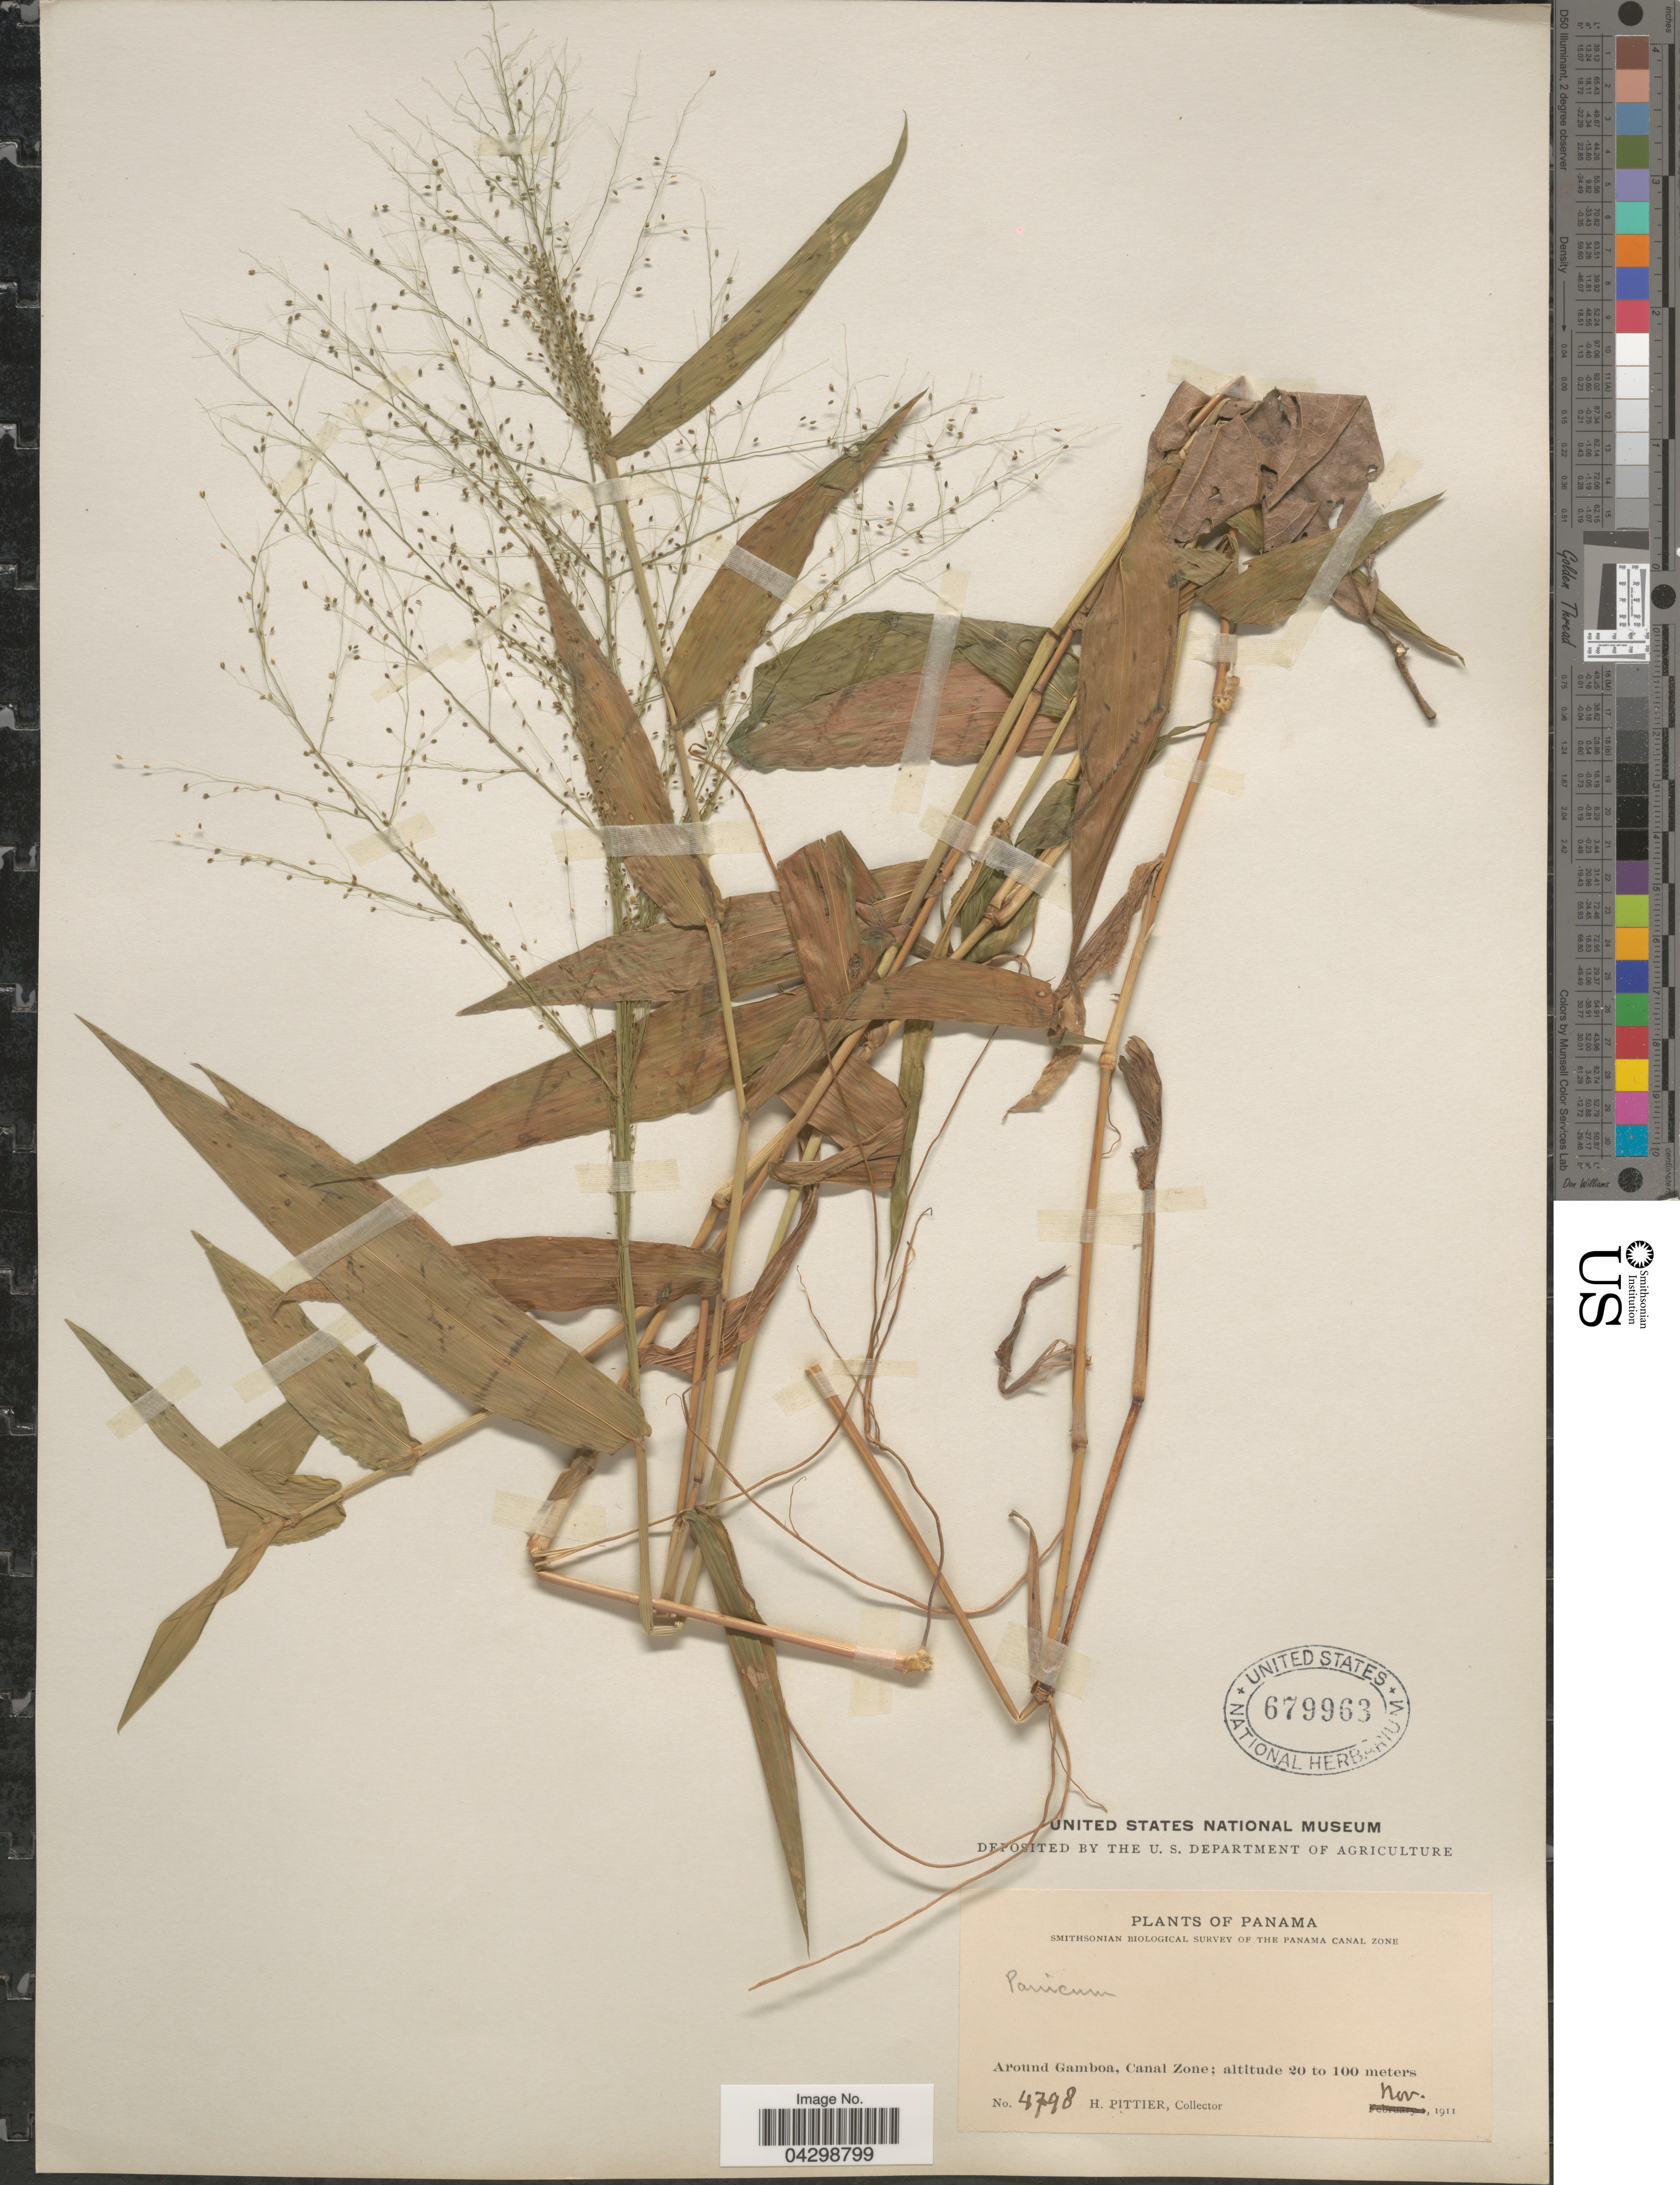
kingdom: Plantae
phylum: Tracheophyta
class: Liliopsida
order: Poales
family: Poaceae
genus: Panicum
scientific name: Panicum trichanthum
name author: Nees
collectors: H. F. Pittier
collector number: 4798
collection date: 1911-11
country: Panama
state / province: Colón / Panamá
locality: Smithsonian Biological Survey of the Panama Canal Zone. Around Gamboa, Canal Zone.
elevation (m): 20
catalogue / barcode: US 679963